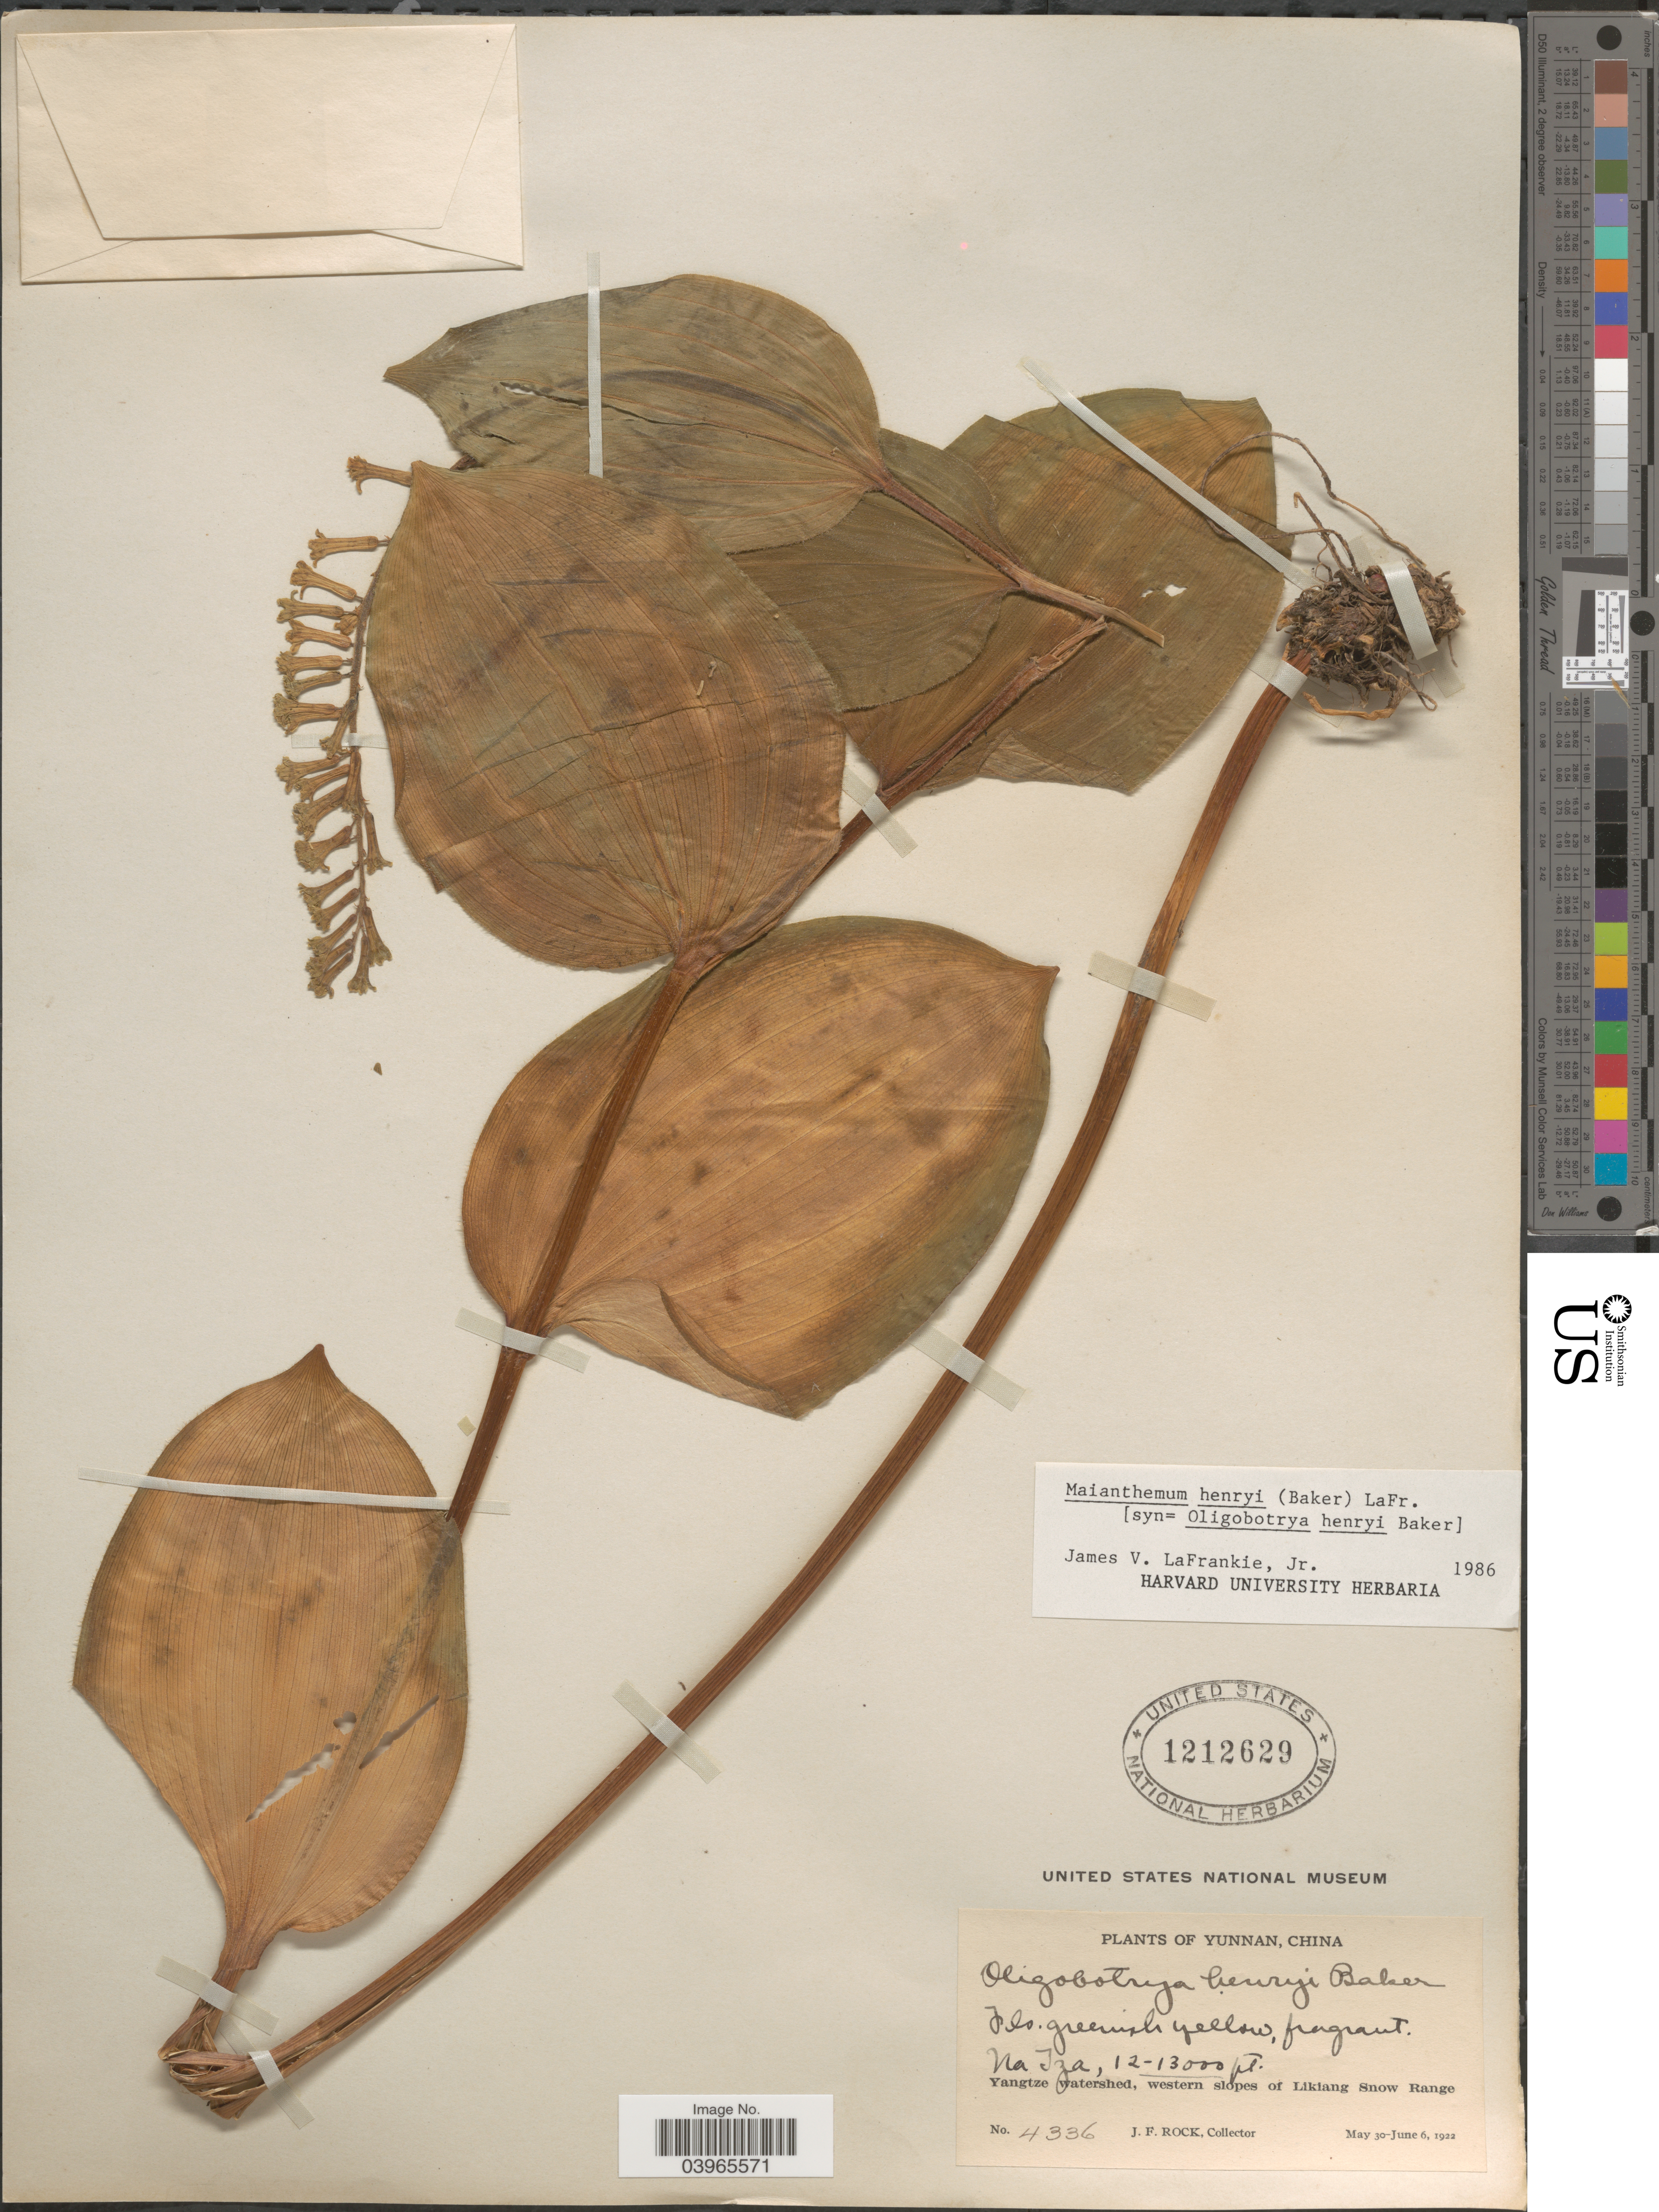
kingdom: Plantae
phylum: Tracheophyta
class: Liliopsida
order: Asparagales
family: Asparagaceae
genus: Maianthemum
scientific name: Maianthemum henryi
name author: (Baker) LaFrankie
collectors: J. Rock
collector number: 4336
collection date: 1922-05-30/1922-06-06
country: China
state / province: Yunnan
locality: Na Tza. Yangtze watershed, western slopes of Likiang Snow Range.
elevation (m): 3658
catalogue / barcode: US 1212629